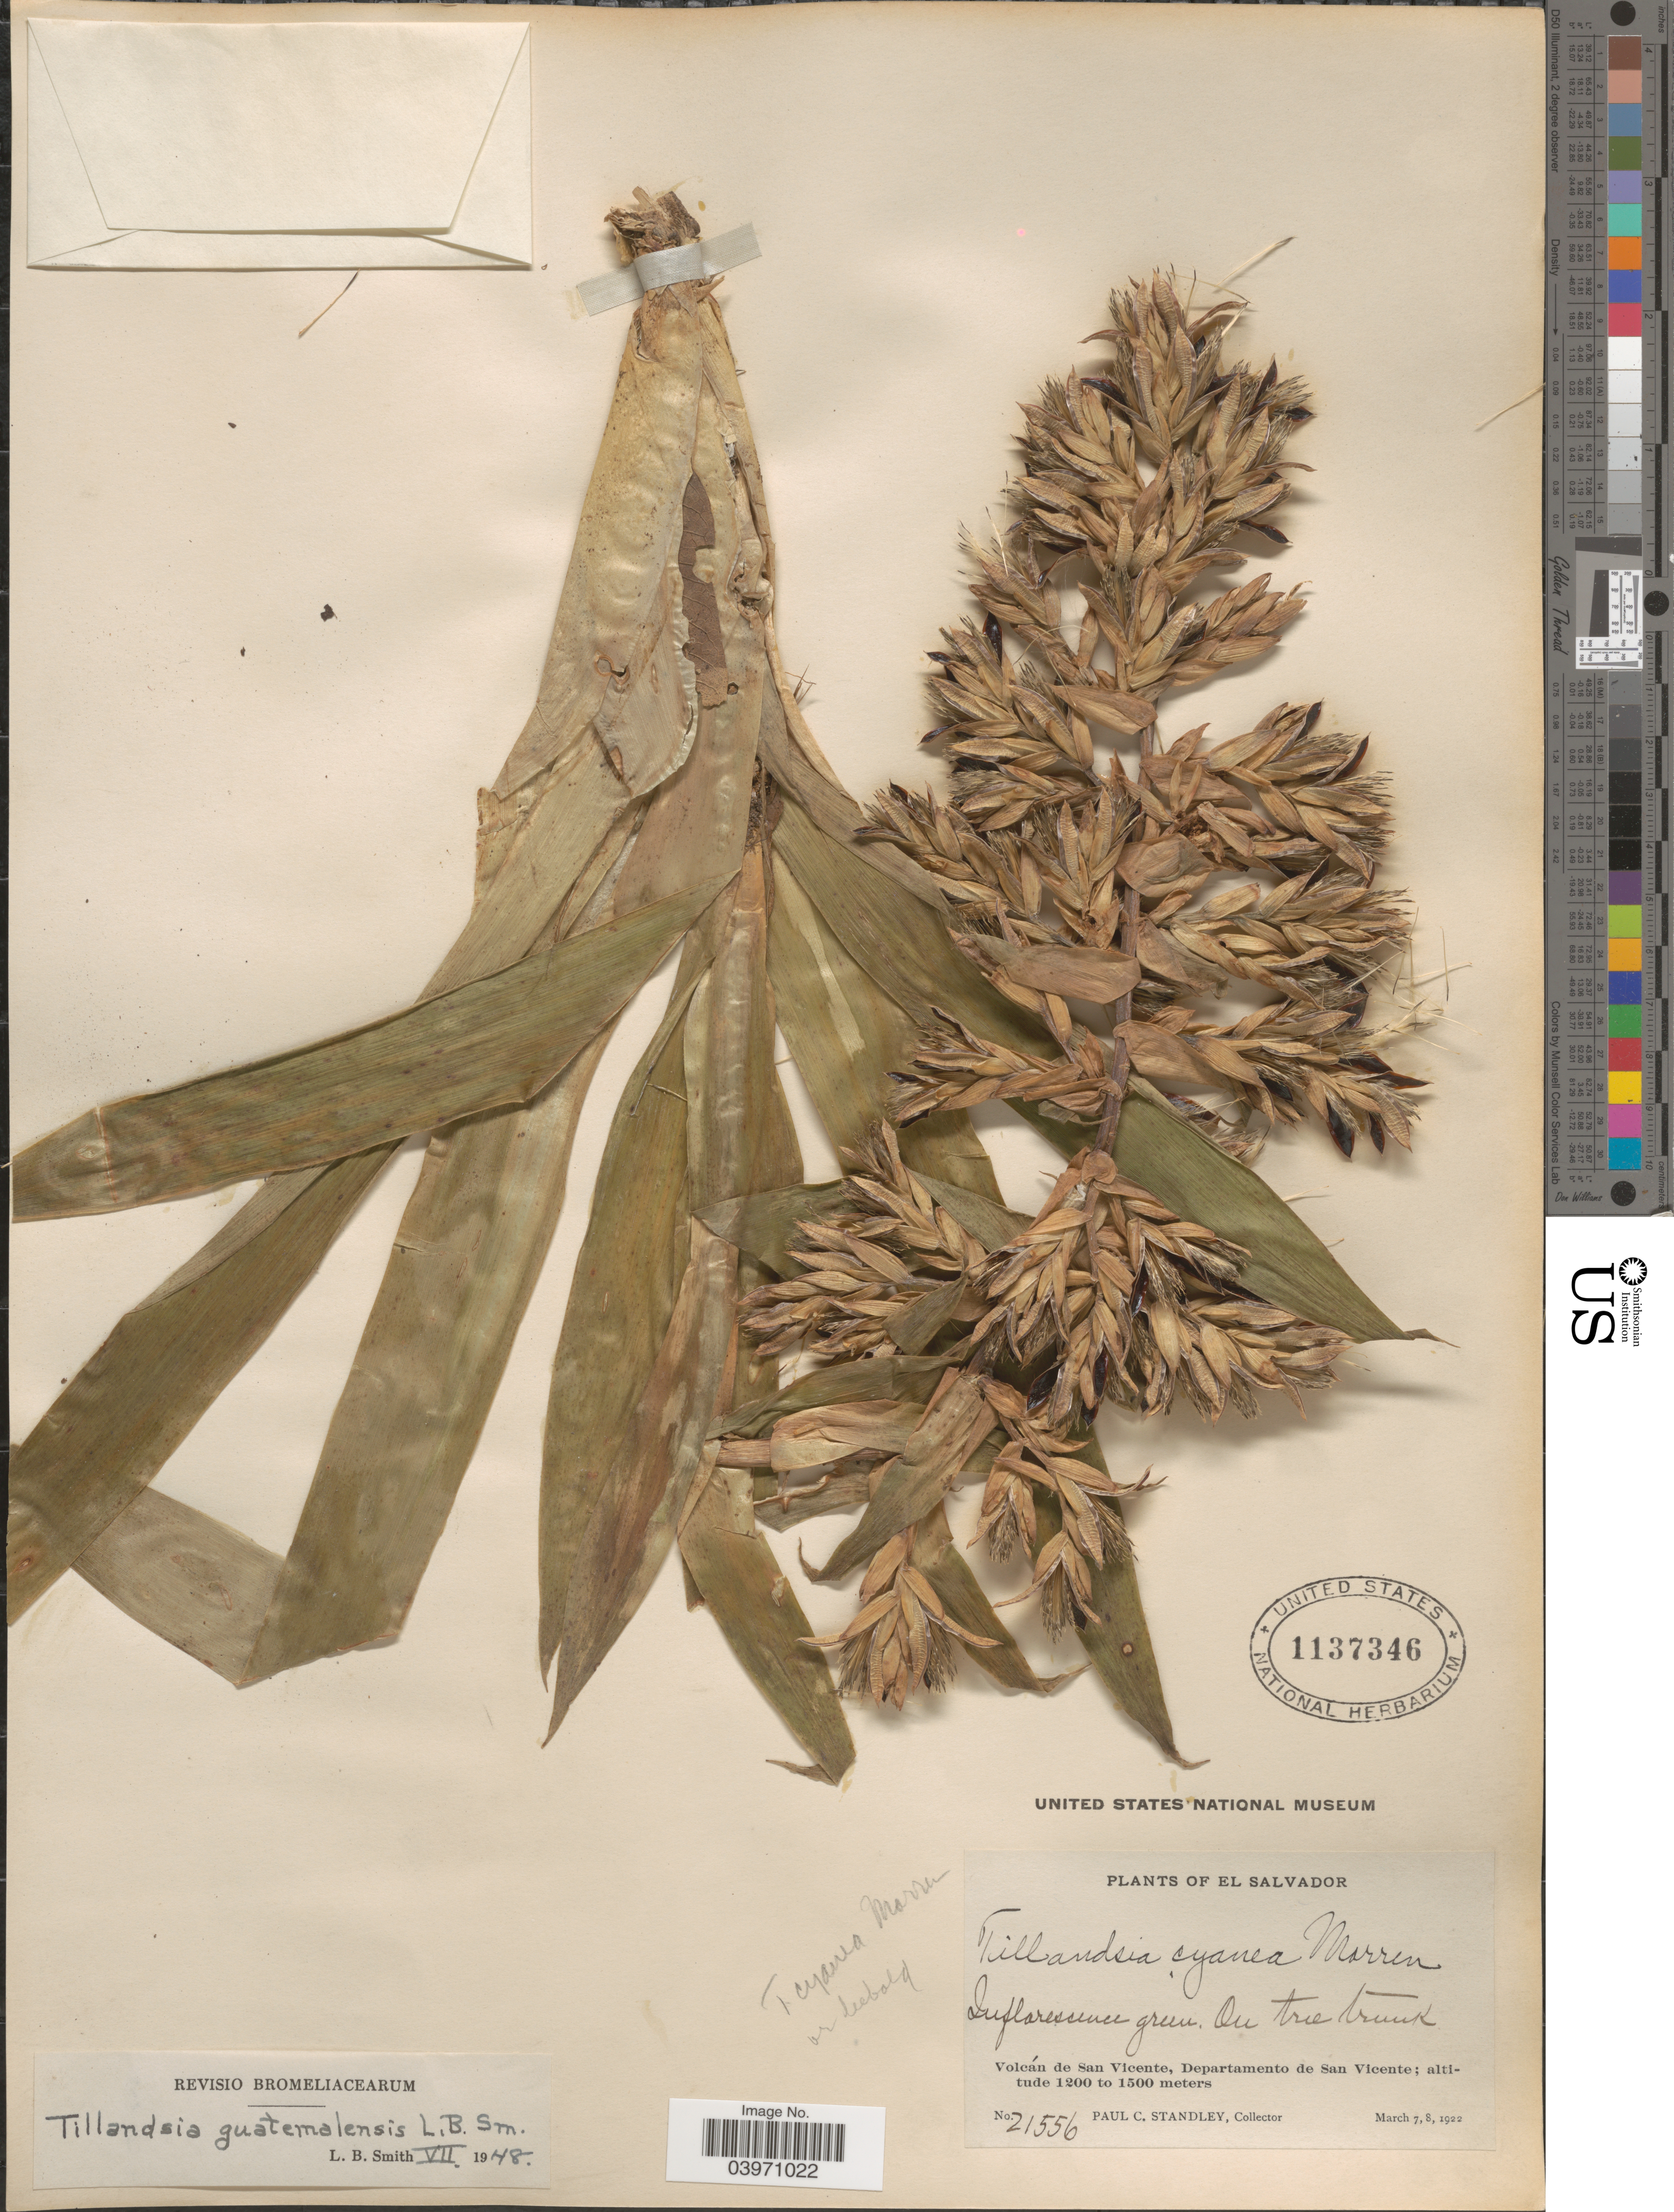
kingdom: Plantae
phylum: Tracheophyta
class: Liliopsida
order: Poales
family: Bromeliaceae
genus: Tillandsia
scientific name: Tillandsia guatemalensis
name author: L.B. Sm.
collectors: P. C. Standley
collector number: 21556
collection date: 1922-03-07/1922-03-08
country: El Salvador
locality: Volcán de San Vicente, Departamento de San Vicente.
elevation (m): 1200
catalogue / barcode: US 1137346